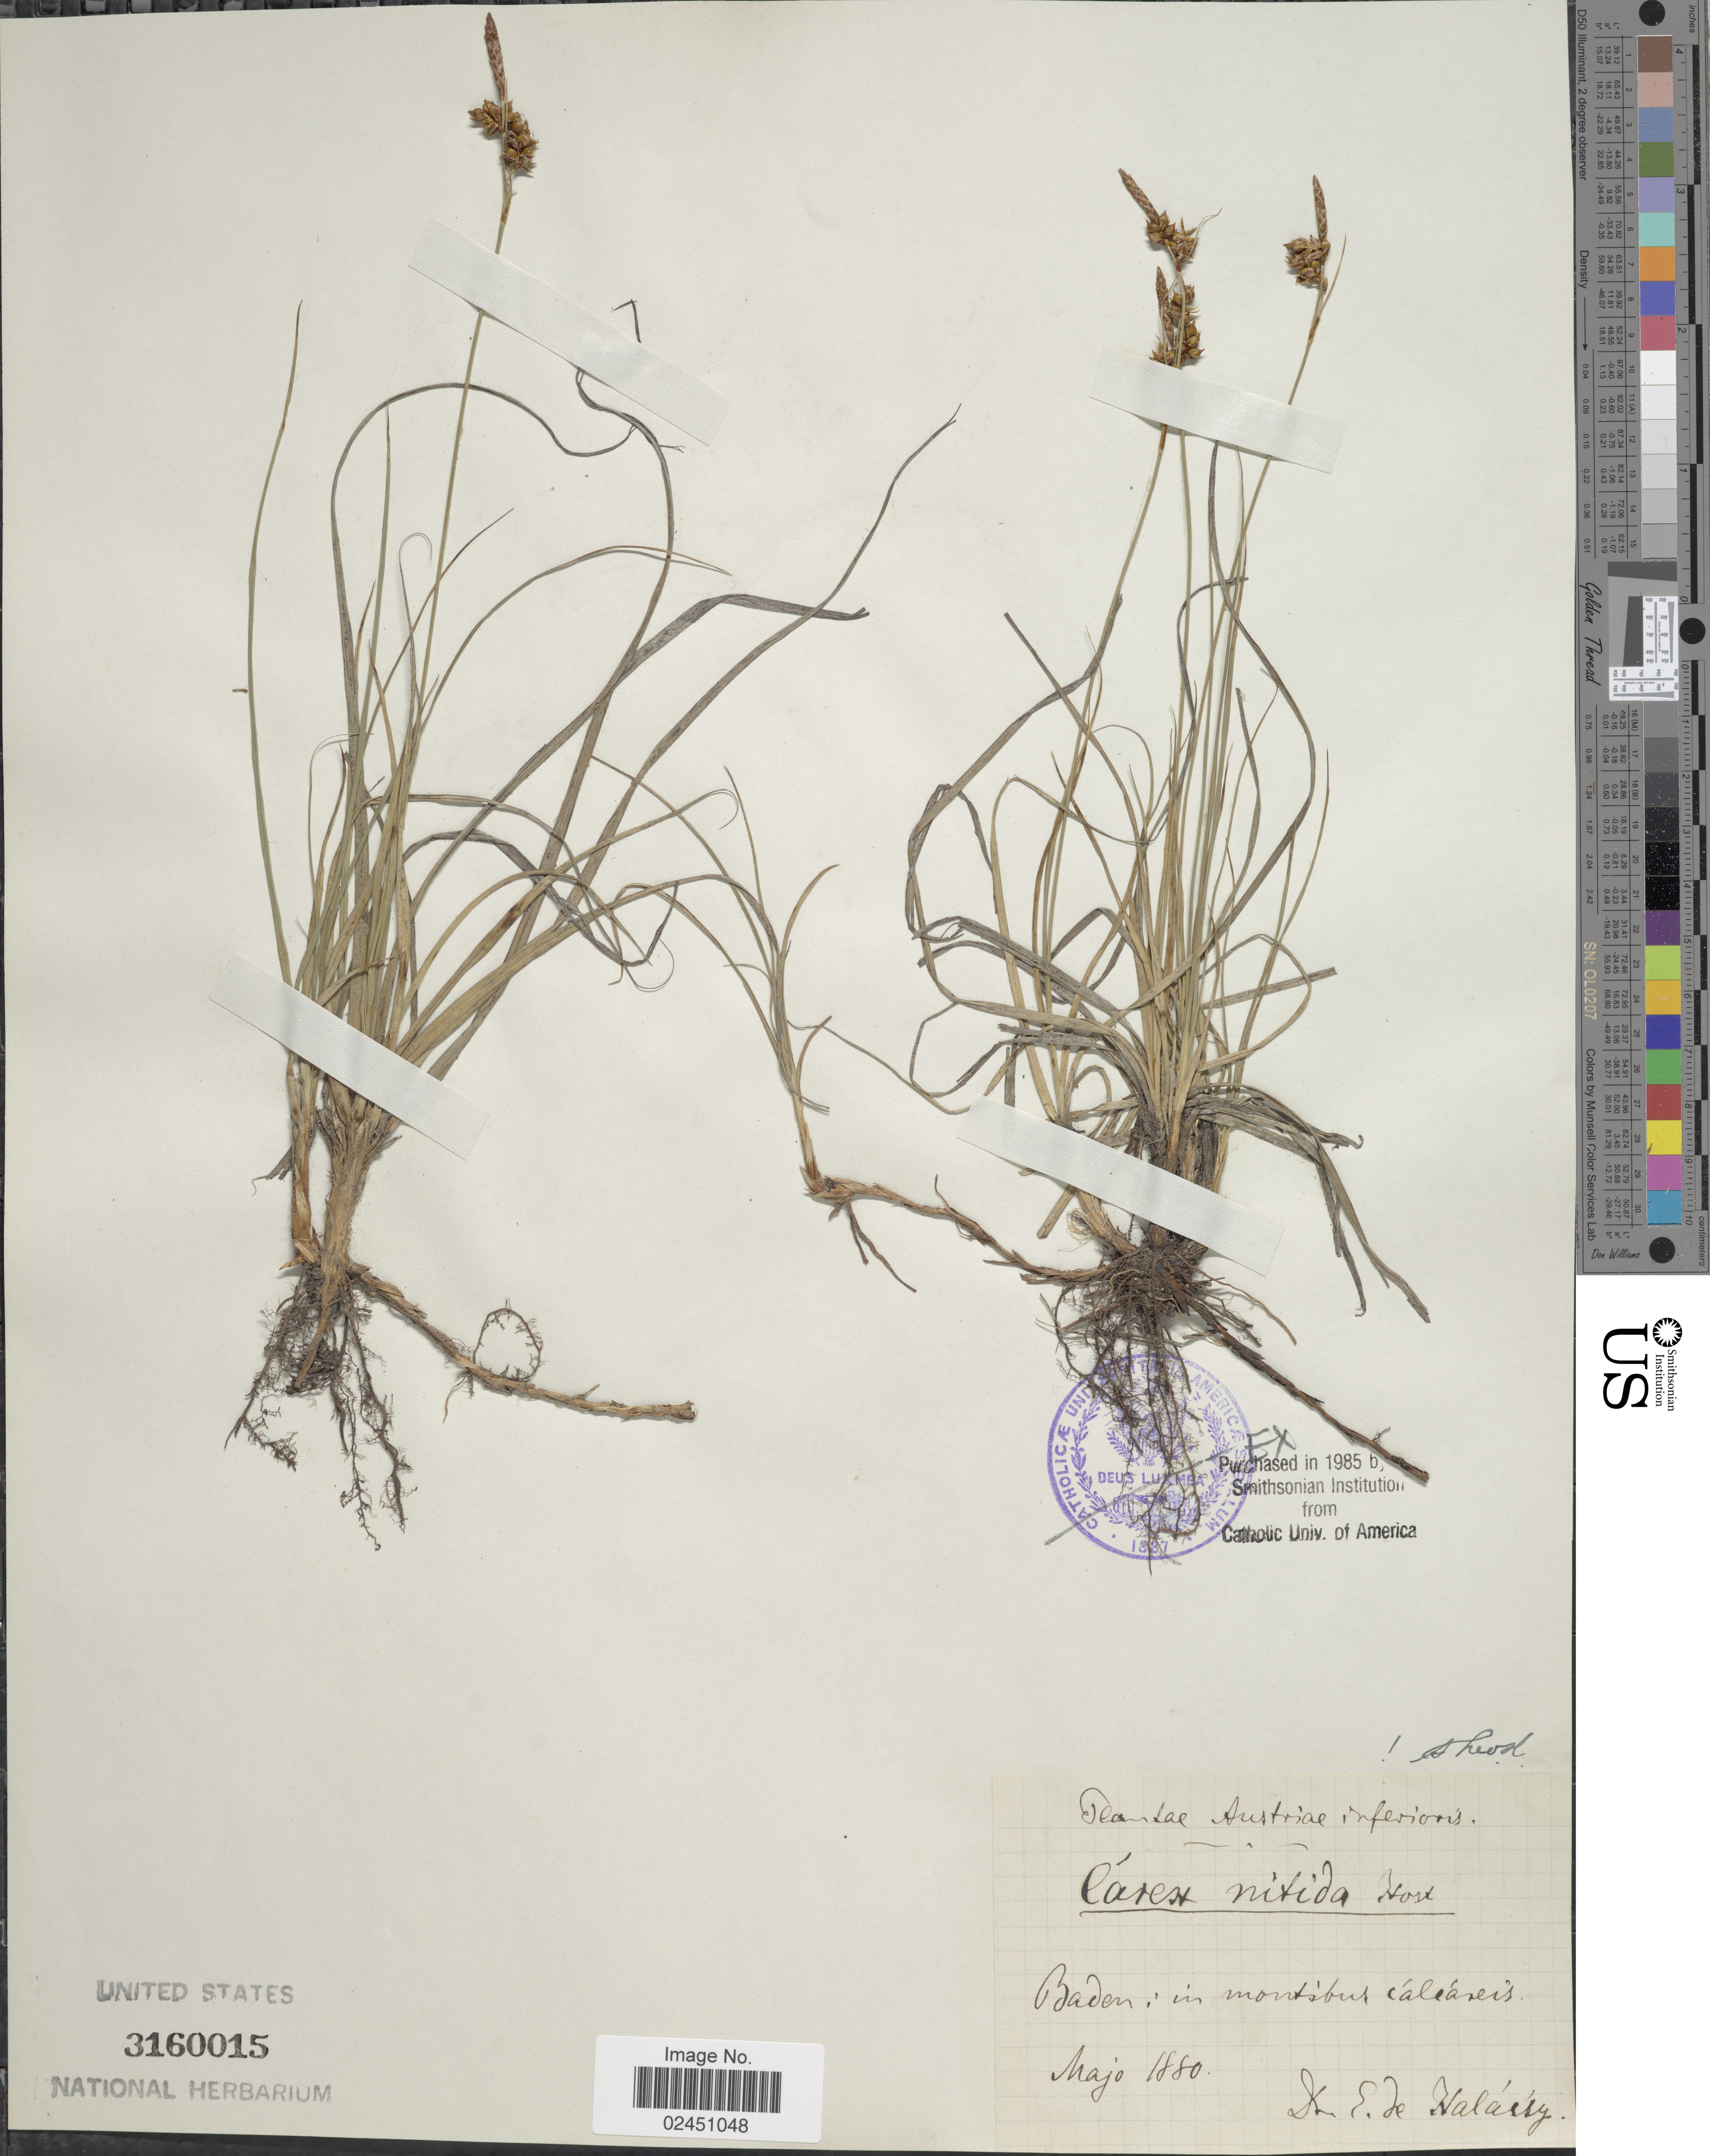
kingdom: Plantae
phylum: Tracheophyta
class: Liliopsida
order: Poales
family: Cyperaceae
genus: Carex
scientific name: Carex liparocarpos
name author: Gaudin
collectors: E. von Halacsy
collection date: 1880-05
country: Austria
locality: Austriae inferioris. Baden: in montibus caliaseis [interpreted]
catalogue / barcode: US 3160015